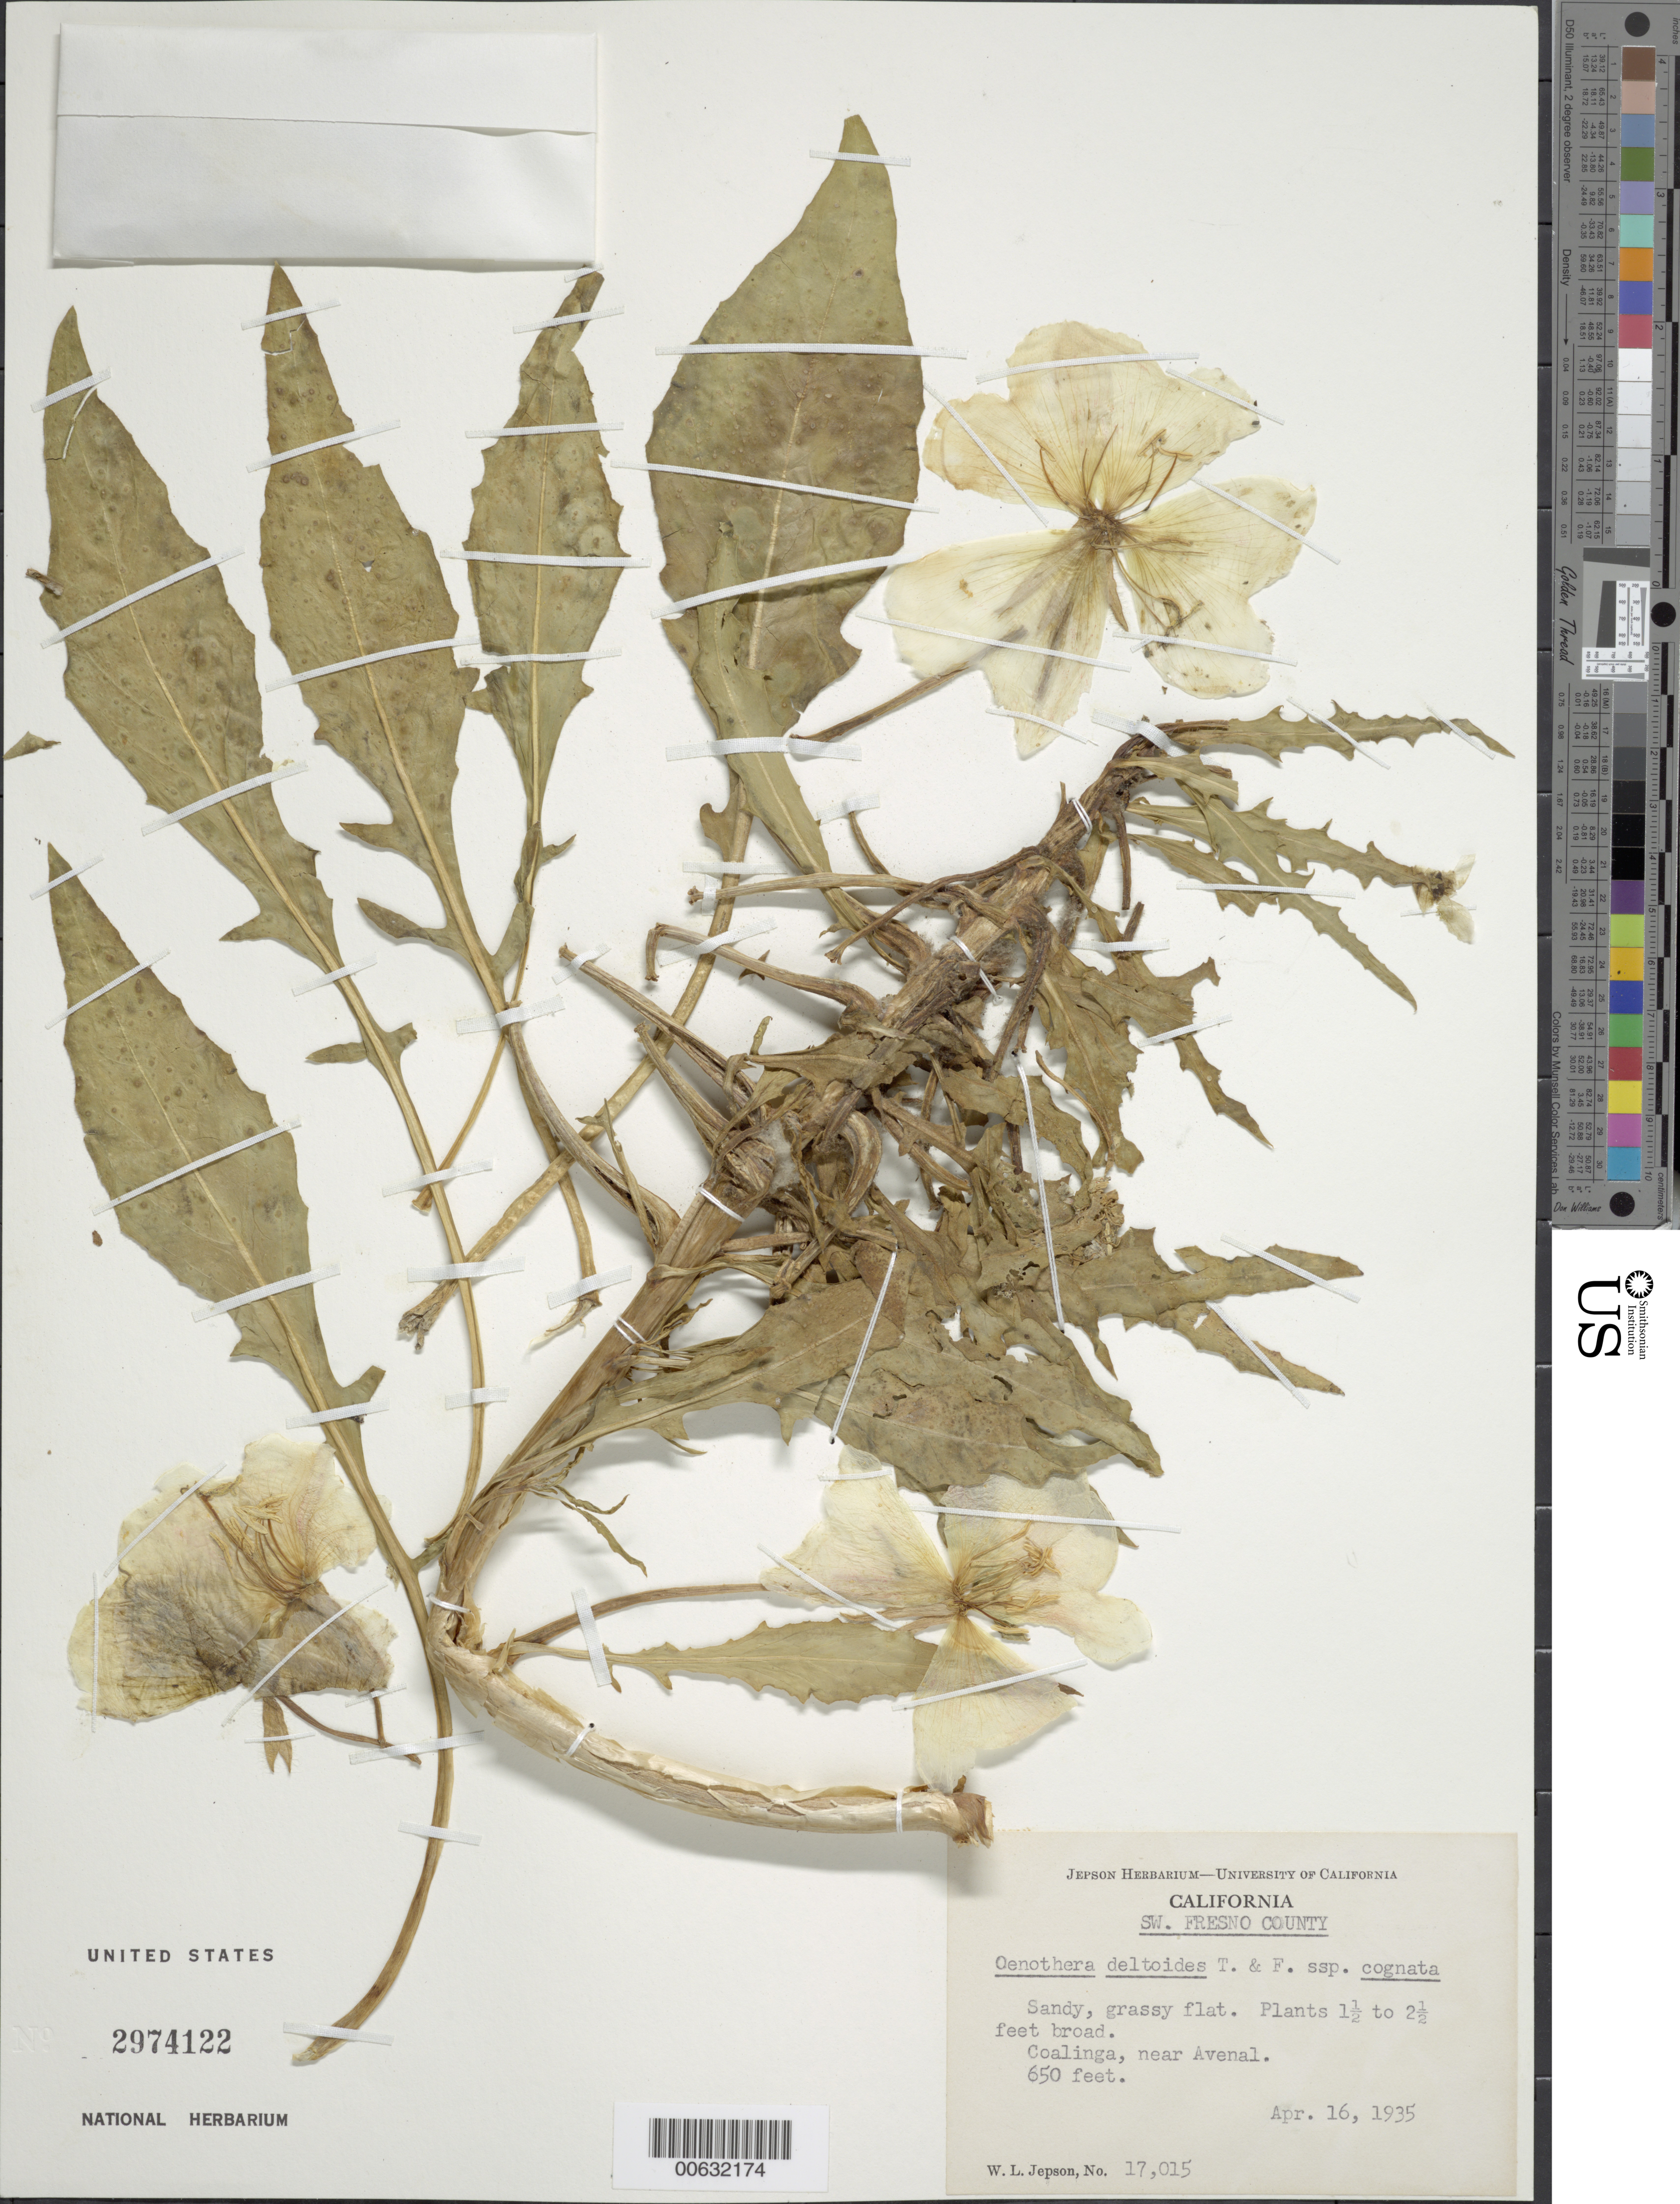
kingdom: Plantae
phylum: Tracheophyta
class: Magnoliopsida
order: Myrtales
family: Onagraceae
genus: Oenothera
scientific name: Oenothera deltoides subsp. cognata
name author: (Jeps.) W.M. Klein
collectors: W. L. Jepson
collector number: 17015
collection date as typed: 16 Apr 1935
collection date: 1935-04-16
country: United States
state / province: California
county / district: Fresno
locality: Coalinga, near Avenal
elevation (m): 198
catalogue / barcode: US 2974122